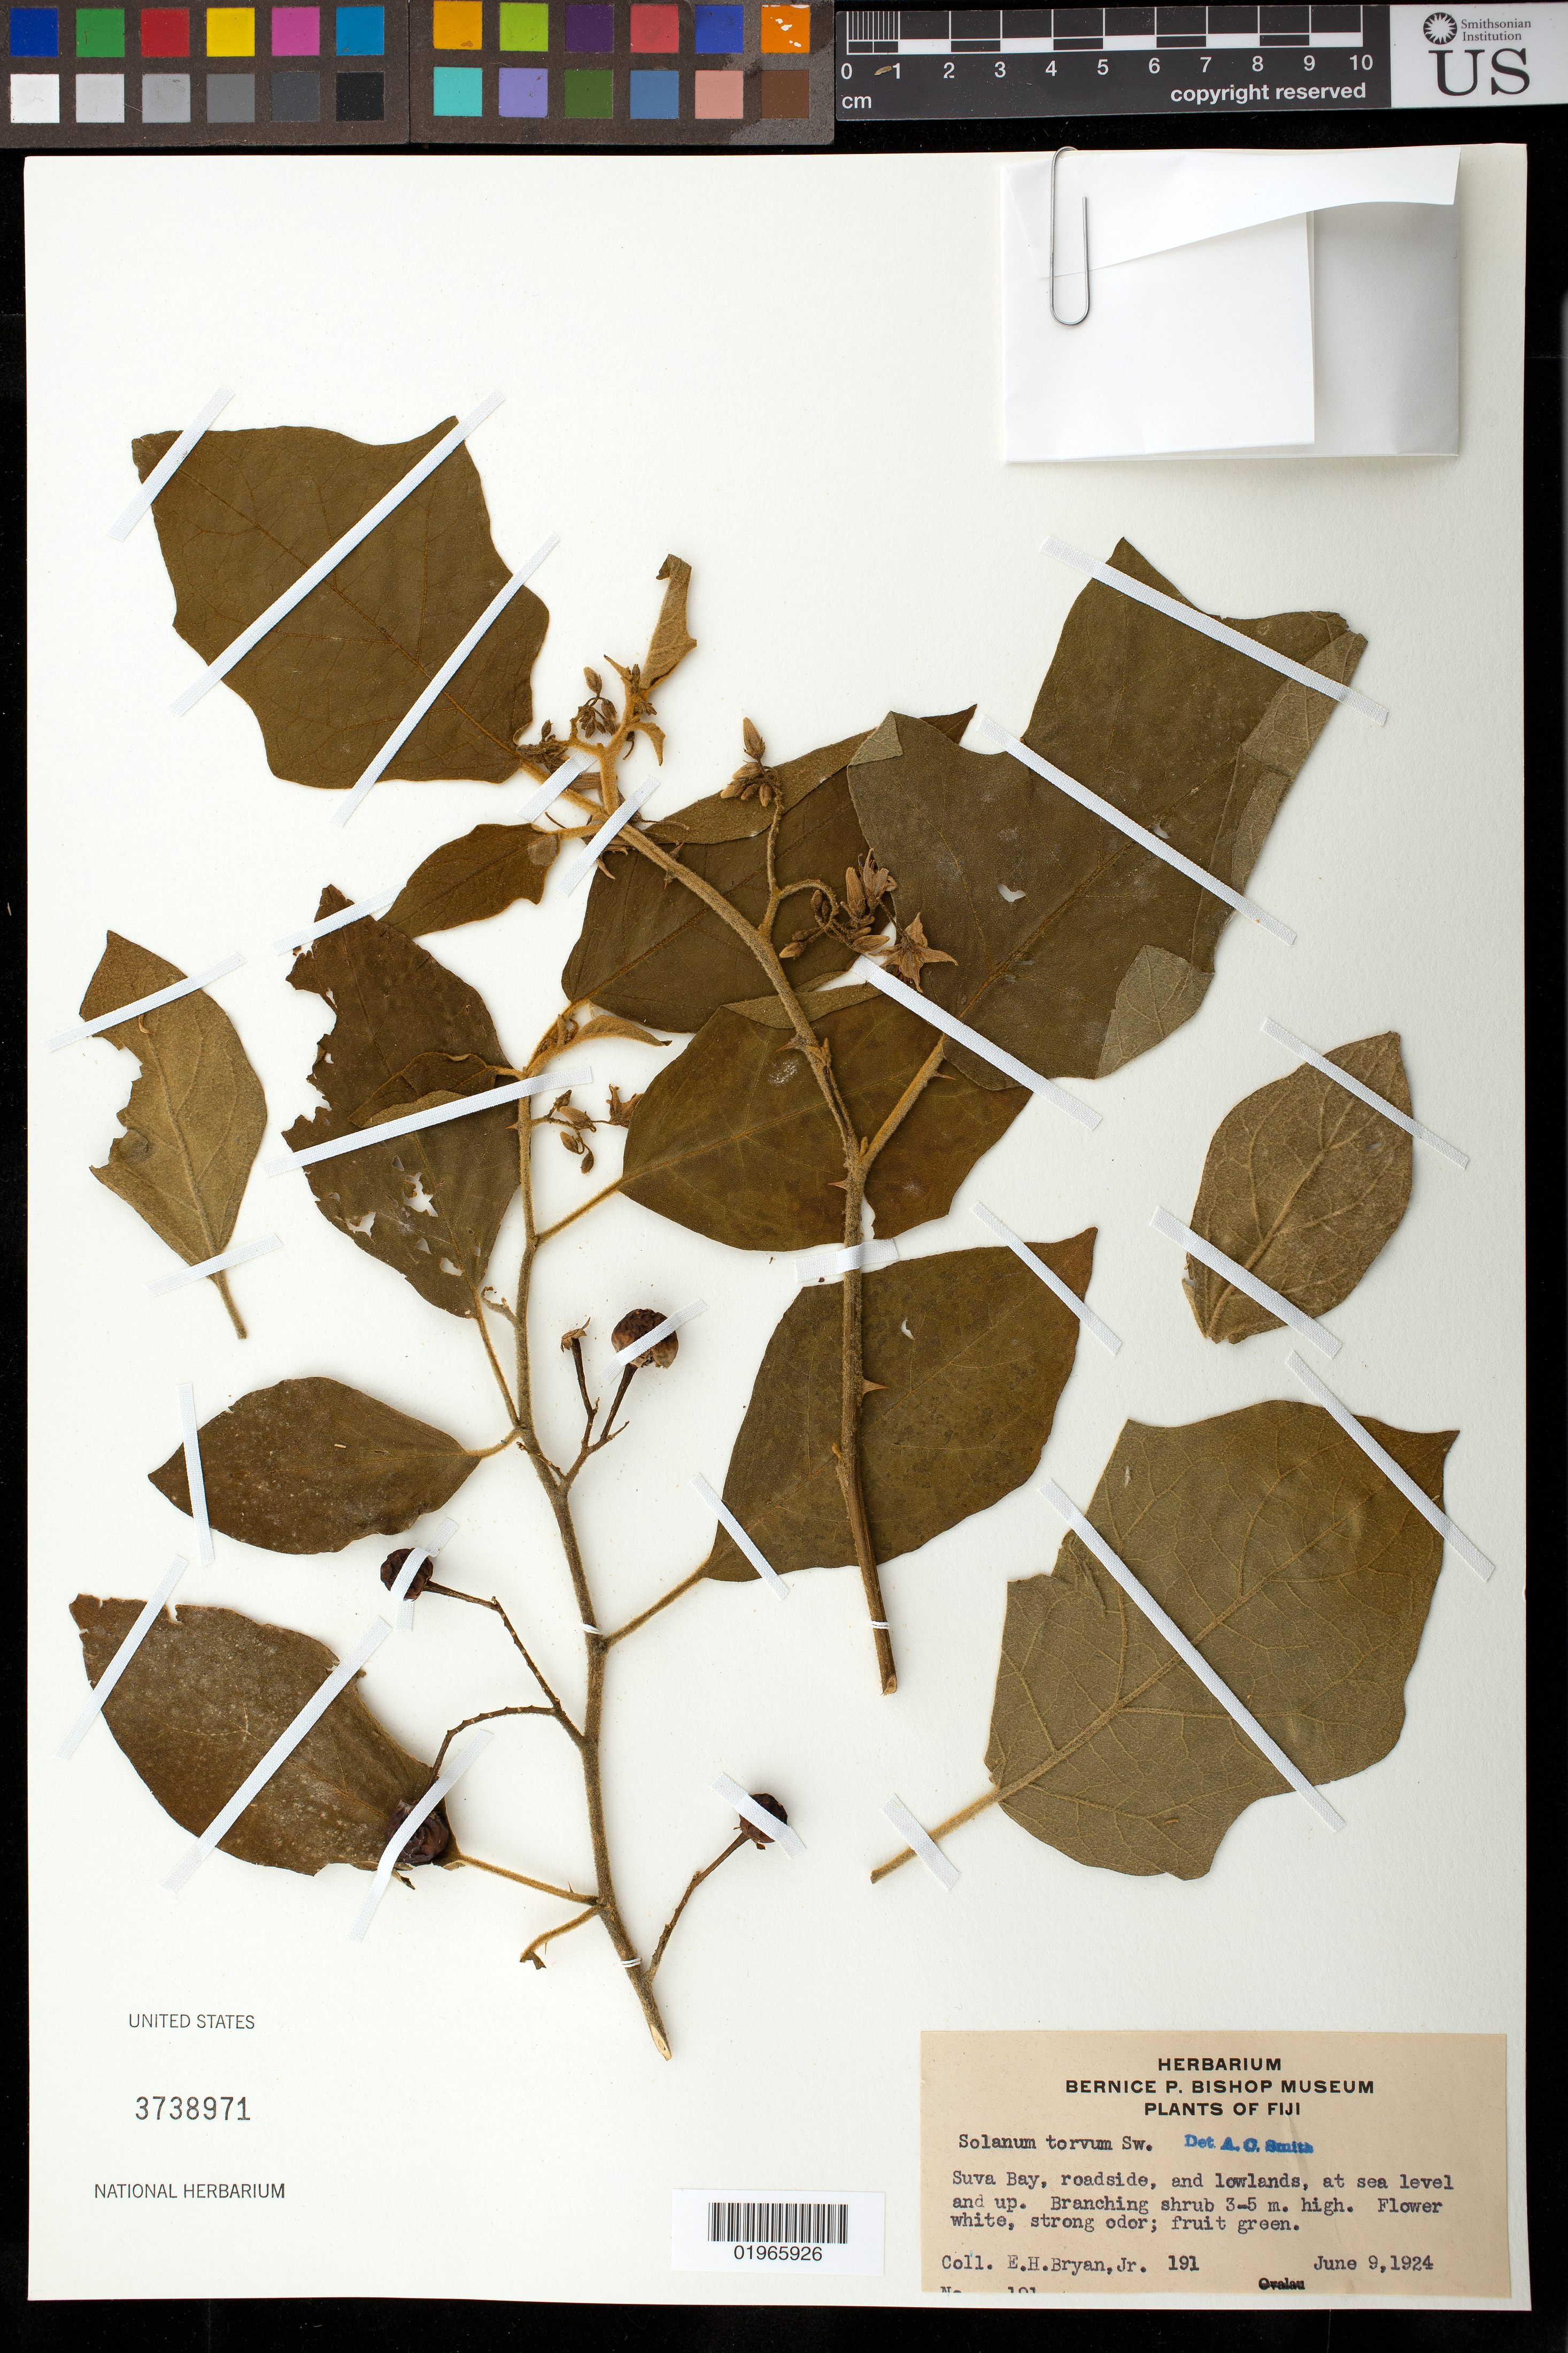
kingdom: Plantae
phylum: Tracheophyta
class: Magnoliopsida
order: Solanales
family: Solanaceae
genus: Solanum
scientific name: Solanum torvum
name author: Sw.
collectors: E. Bryan Jr.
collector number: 191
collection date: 1924-06-09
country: Fiji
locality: Viti Levu, Suva Bay.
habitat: Roadside and lowlands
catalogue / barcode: US 3738971